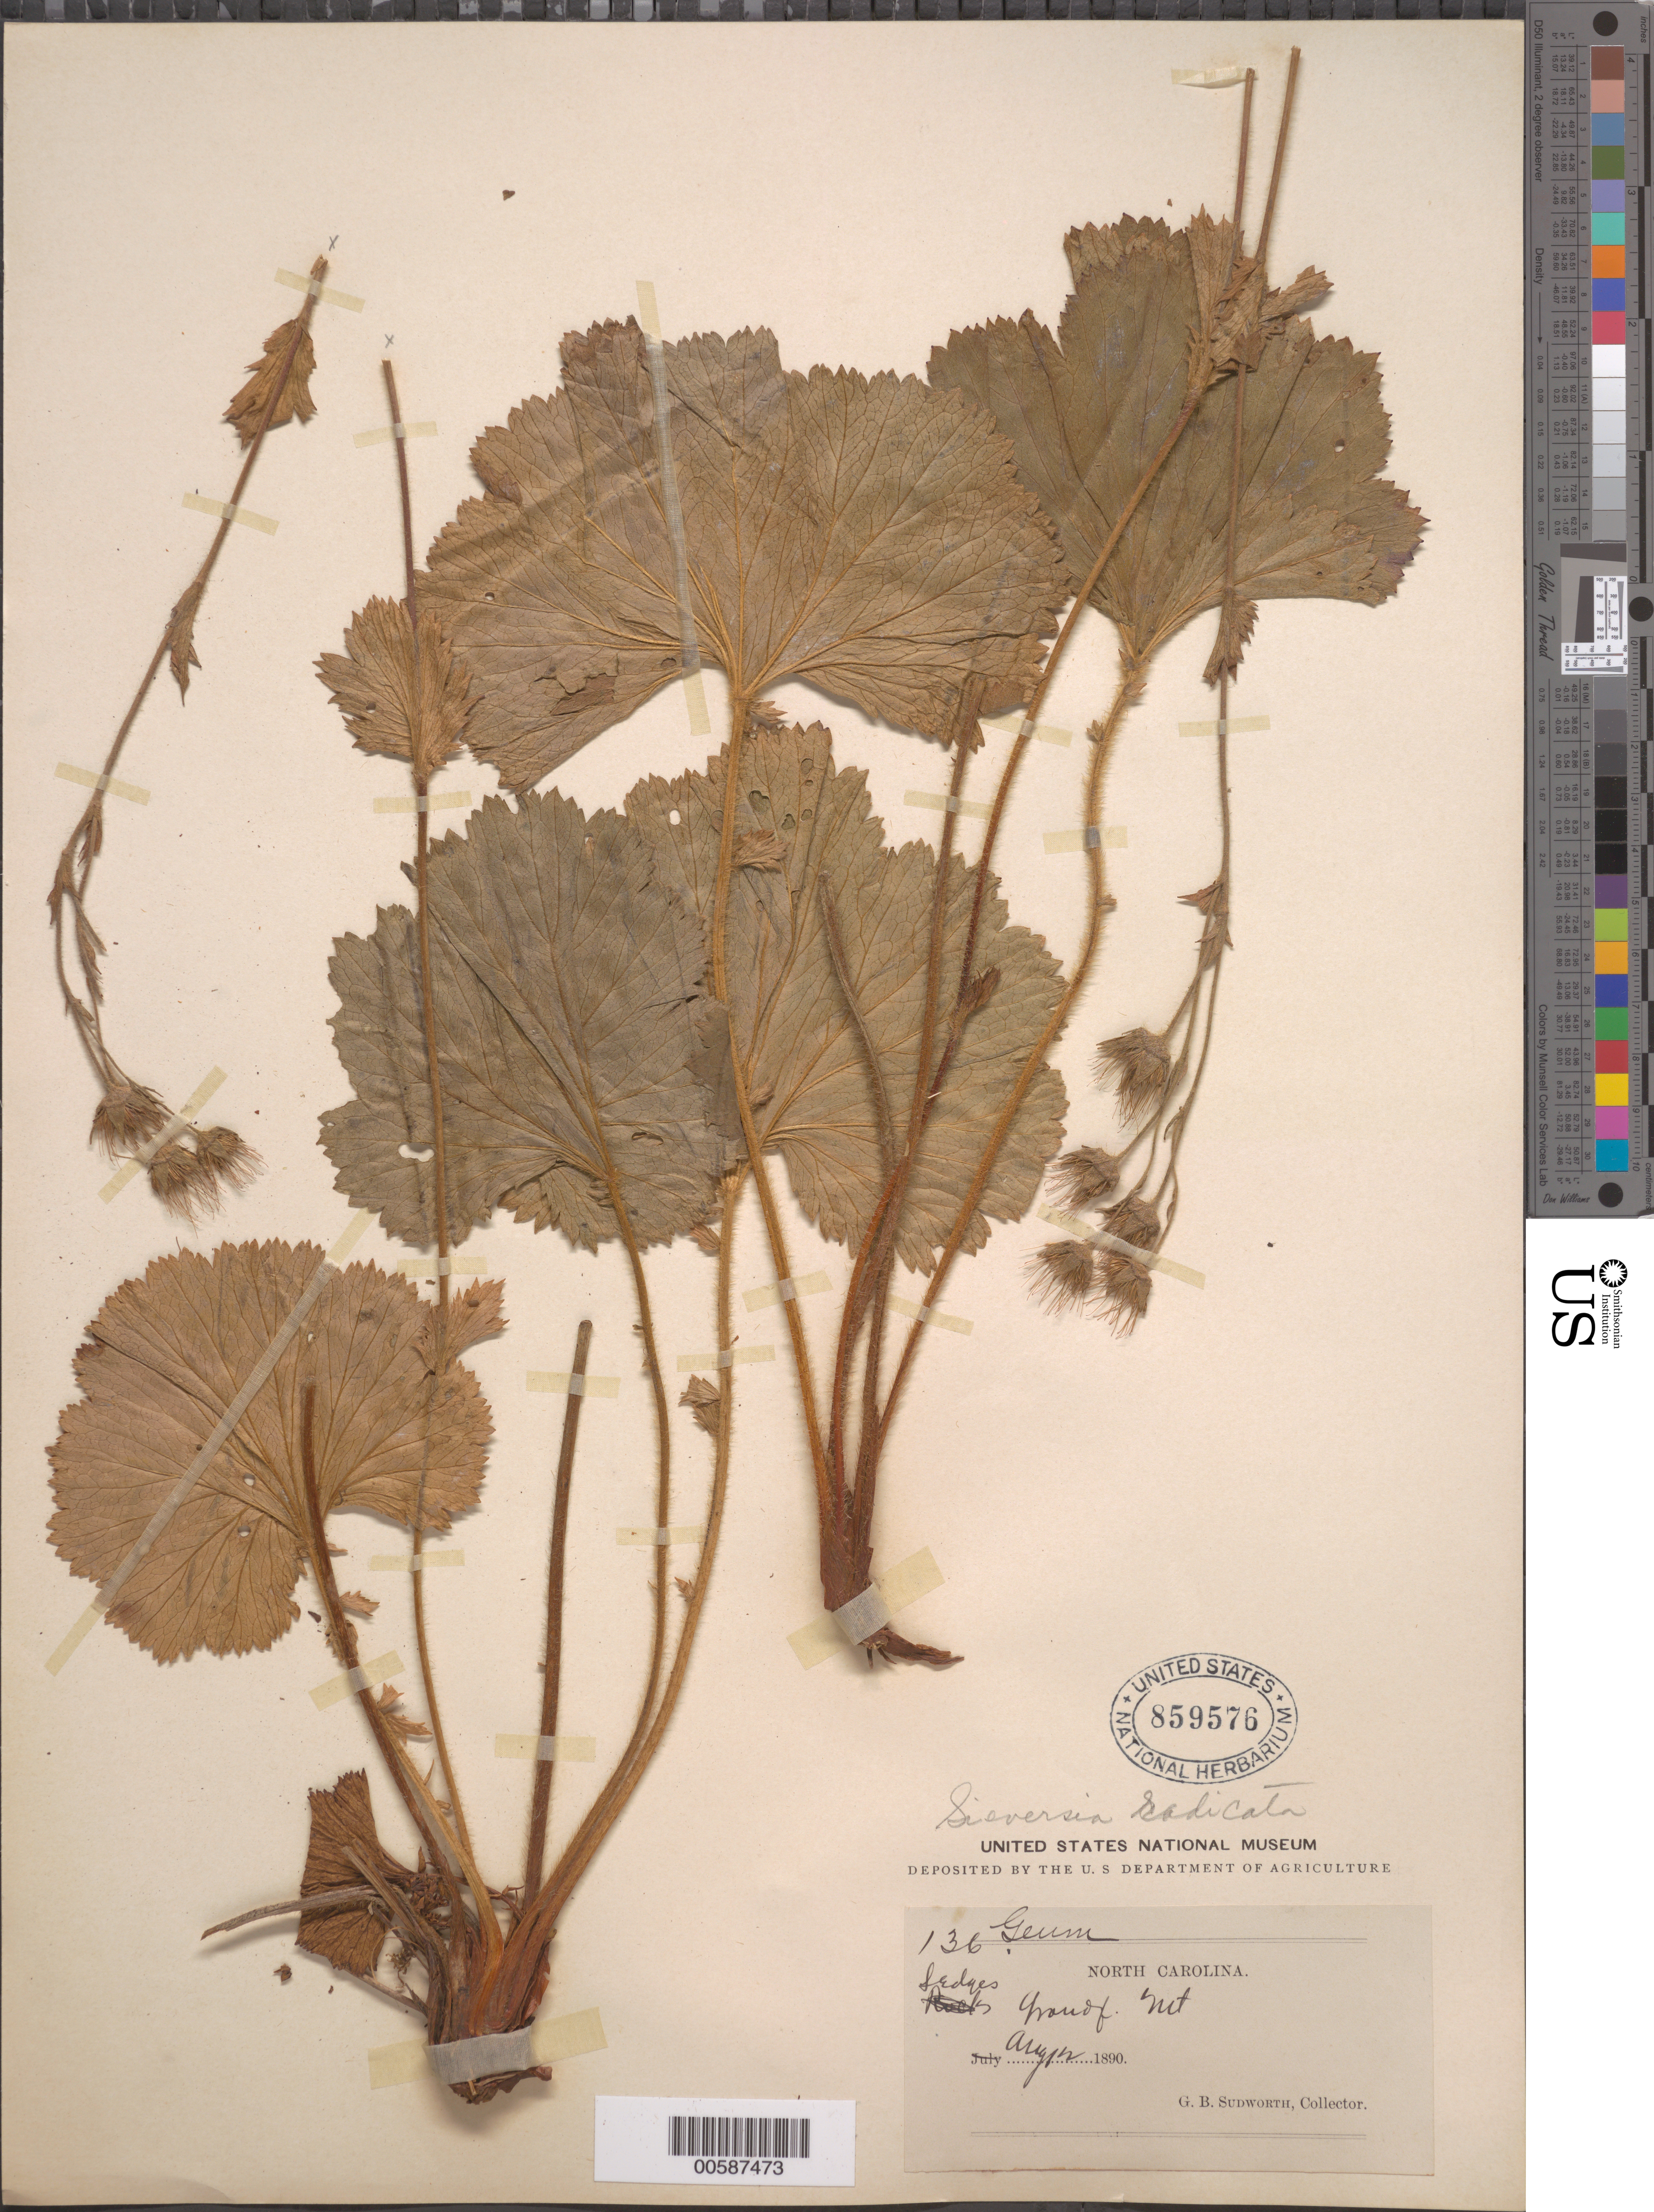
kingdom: Plantae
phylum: Tracheophyta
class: Magnoliopsida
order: Rosales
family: Rosaceae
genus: Geum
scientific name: Geum radiatum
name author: Michx.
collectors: G. B. Sudworth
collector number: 136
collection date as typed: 12 Aug 1890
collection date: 1890-08-12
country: United States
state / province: North Carolina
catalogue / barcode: US 859576